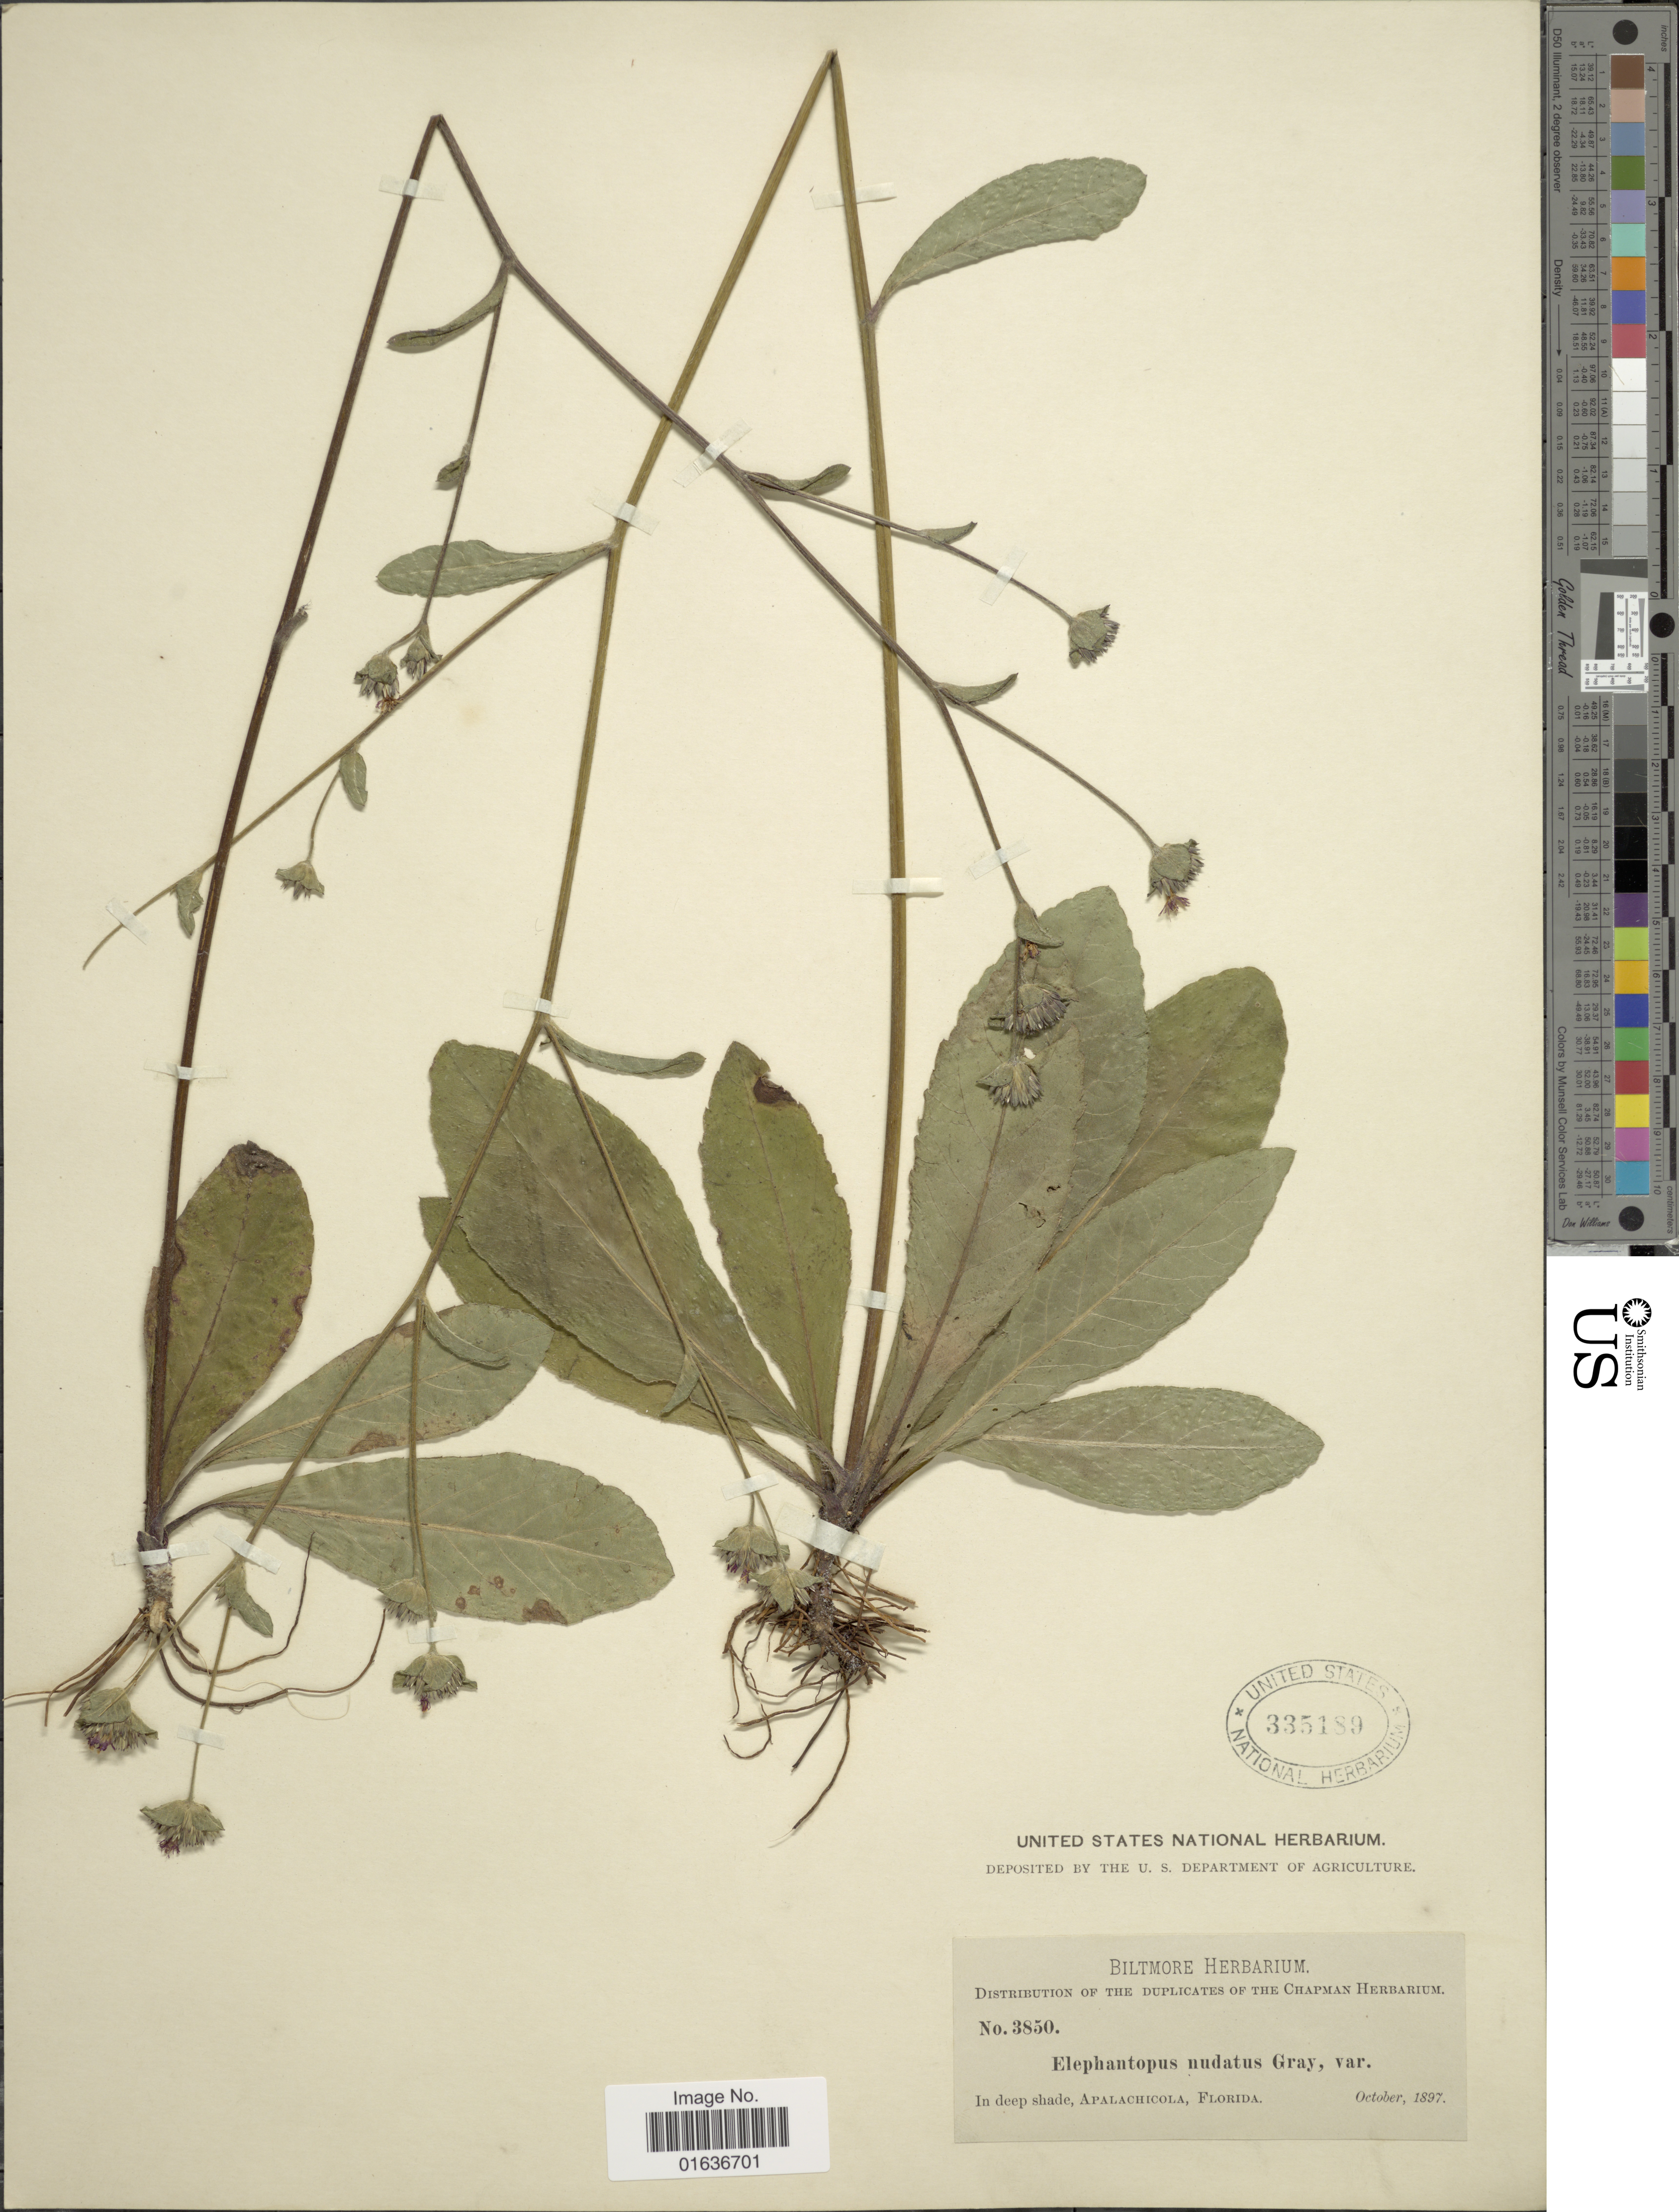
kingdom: Plantae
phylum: Tracheophyta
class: Magnoliopsida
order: Asterales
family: Asteraceae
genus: Elephantopus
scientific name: Elephantopus nudatus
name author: A. Gray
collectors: ex herb. Biltmore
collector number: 3850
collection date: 1897-10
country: United States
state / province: Florida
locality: In deep shade, Apalachicola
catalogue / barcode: US 335189